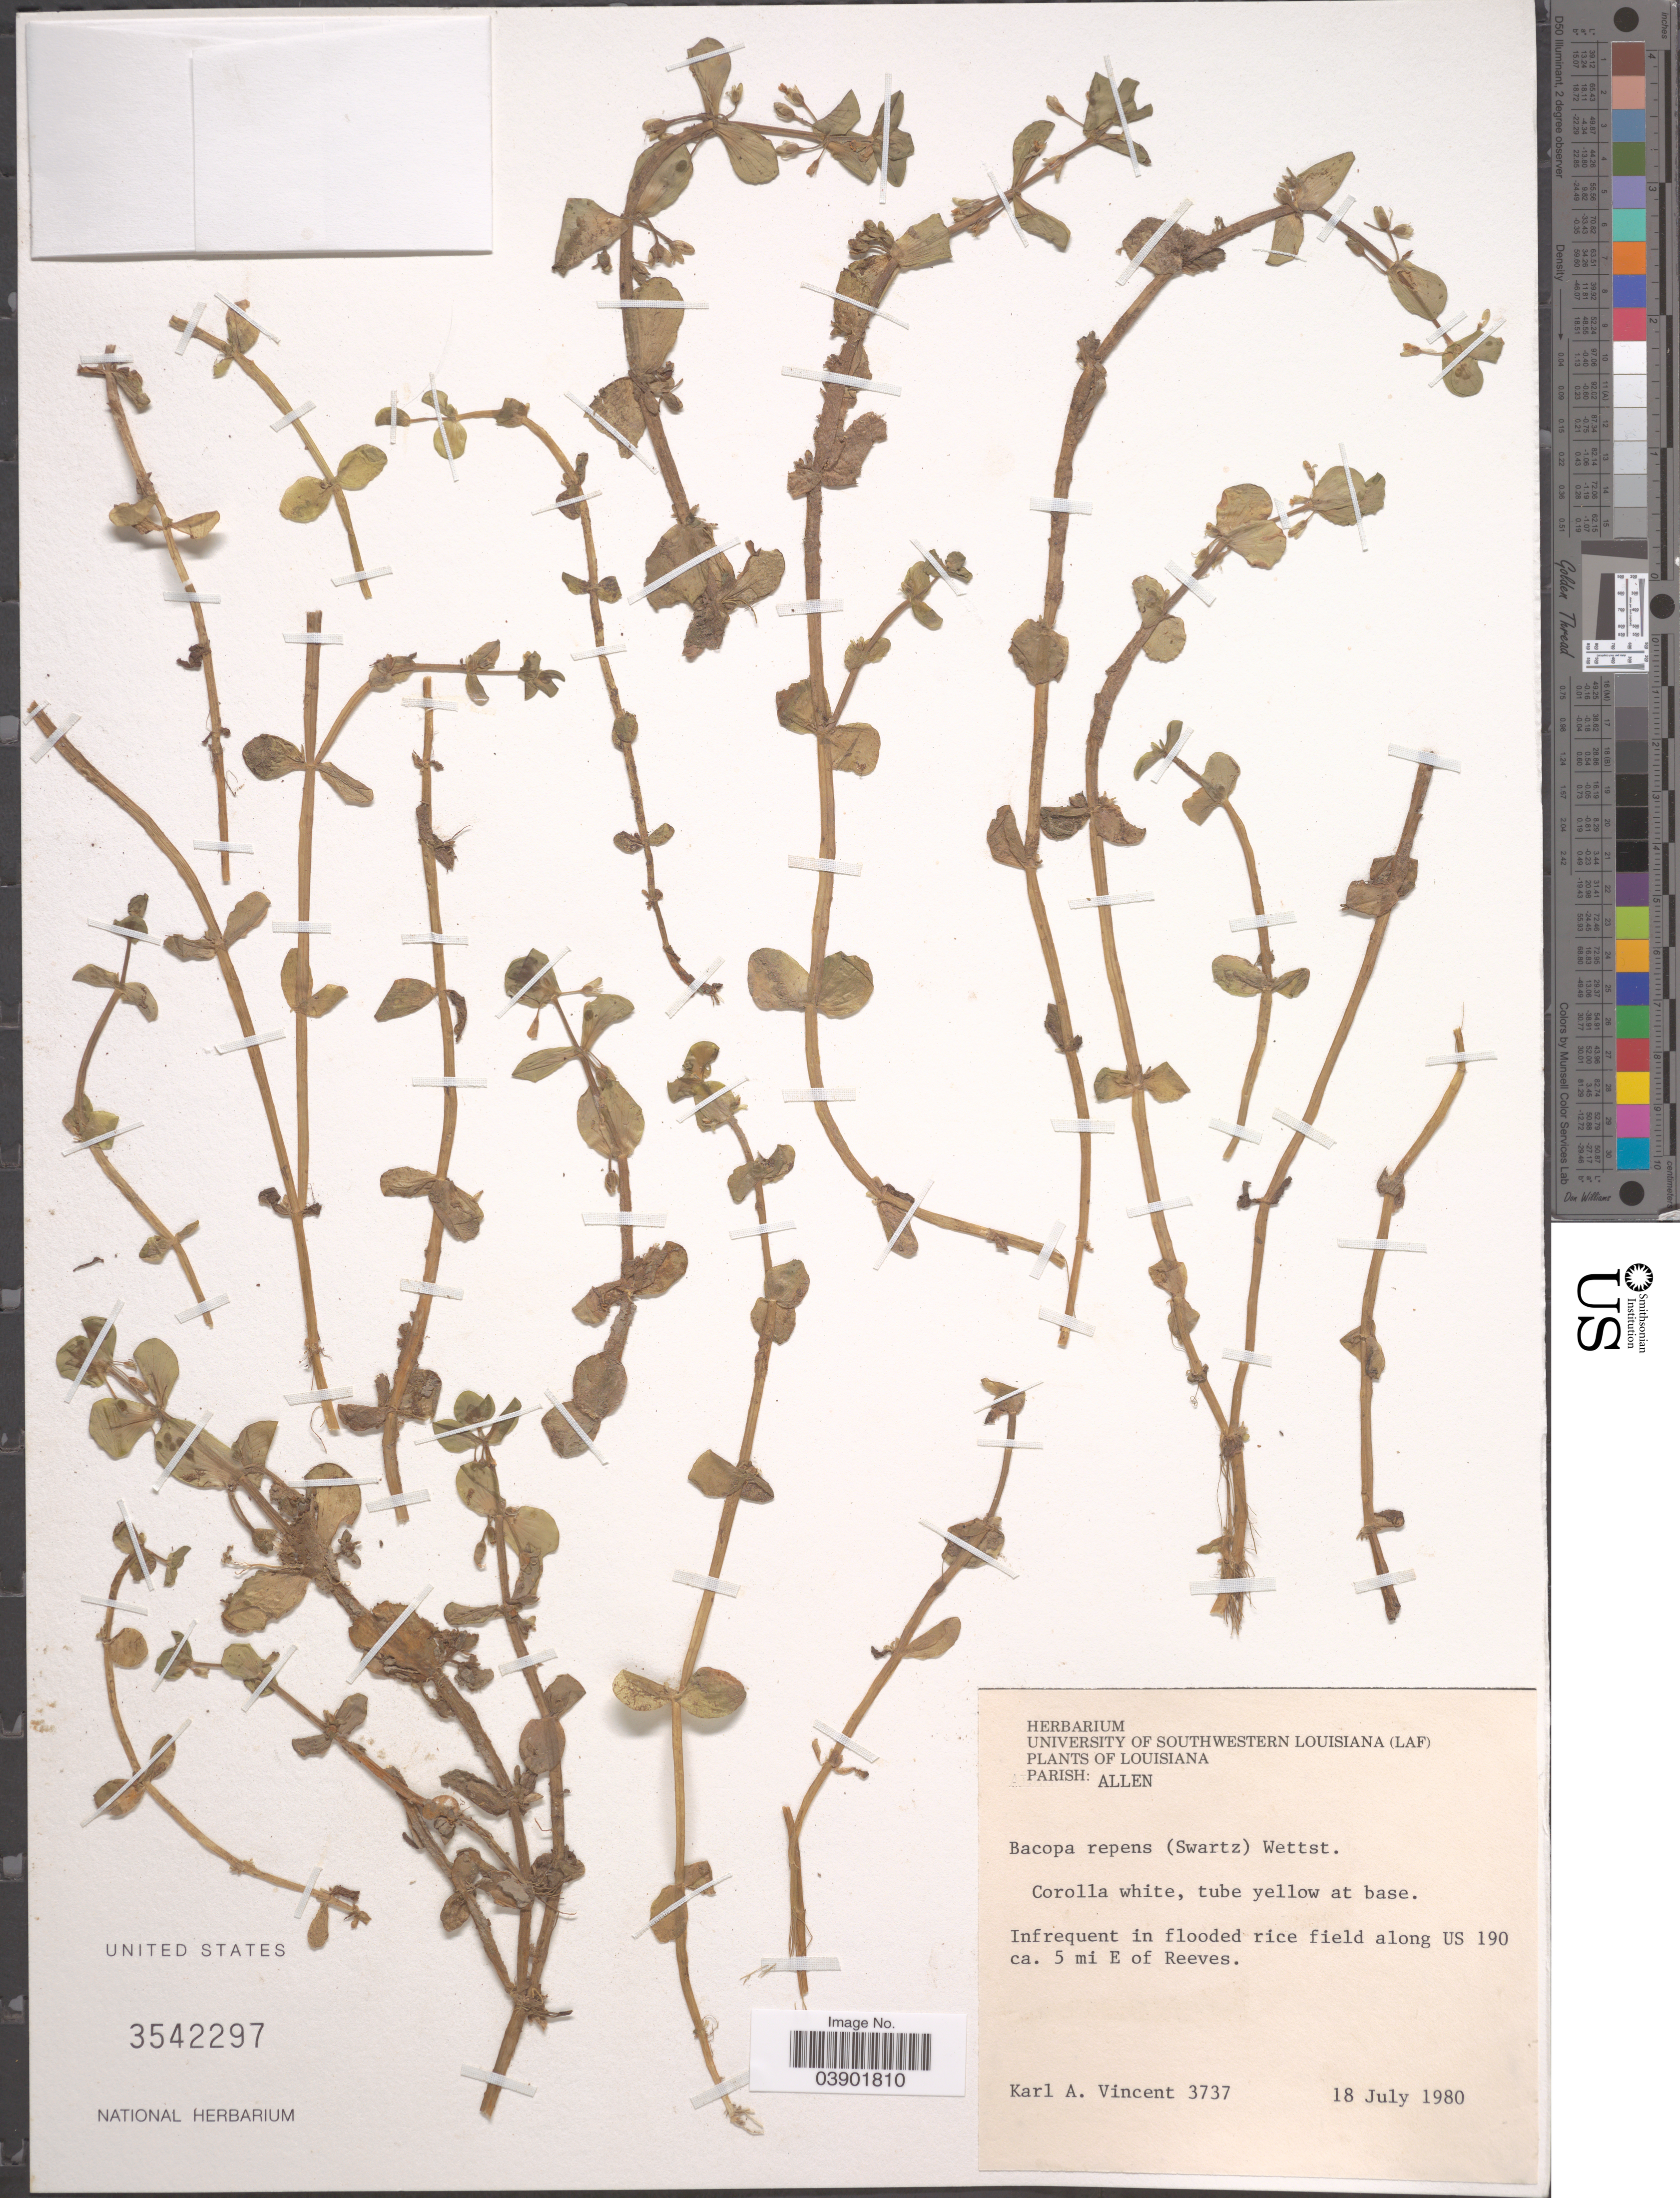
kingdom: Plantae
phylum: Tracheophyta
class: Magnoliopsida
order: Lamiales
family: Plantaginaceae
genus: Bacopa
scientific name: Bacopa repens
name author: (Sw.) Wettst.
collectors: K. Vincent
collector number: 3737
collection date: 1980-07-18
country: United States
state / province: Louisiana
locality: Parish: Allen. Infrequent in flooded rice field along US 190 ca. 5 mi E of Reeves.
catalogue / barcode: US 3542297